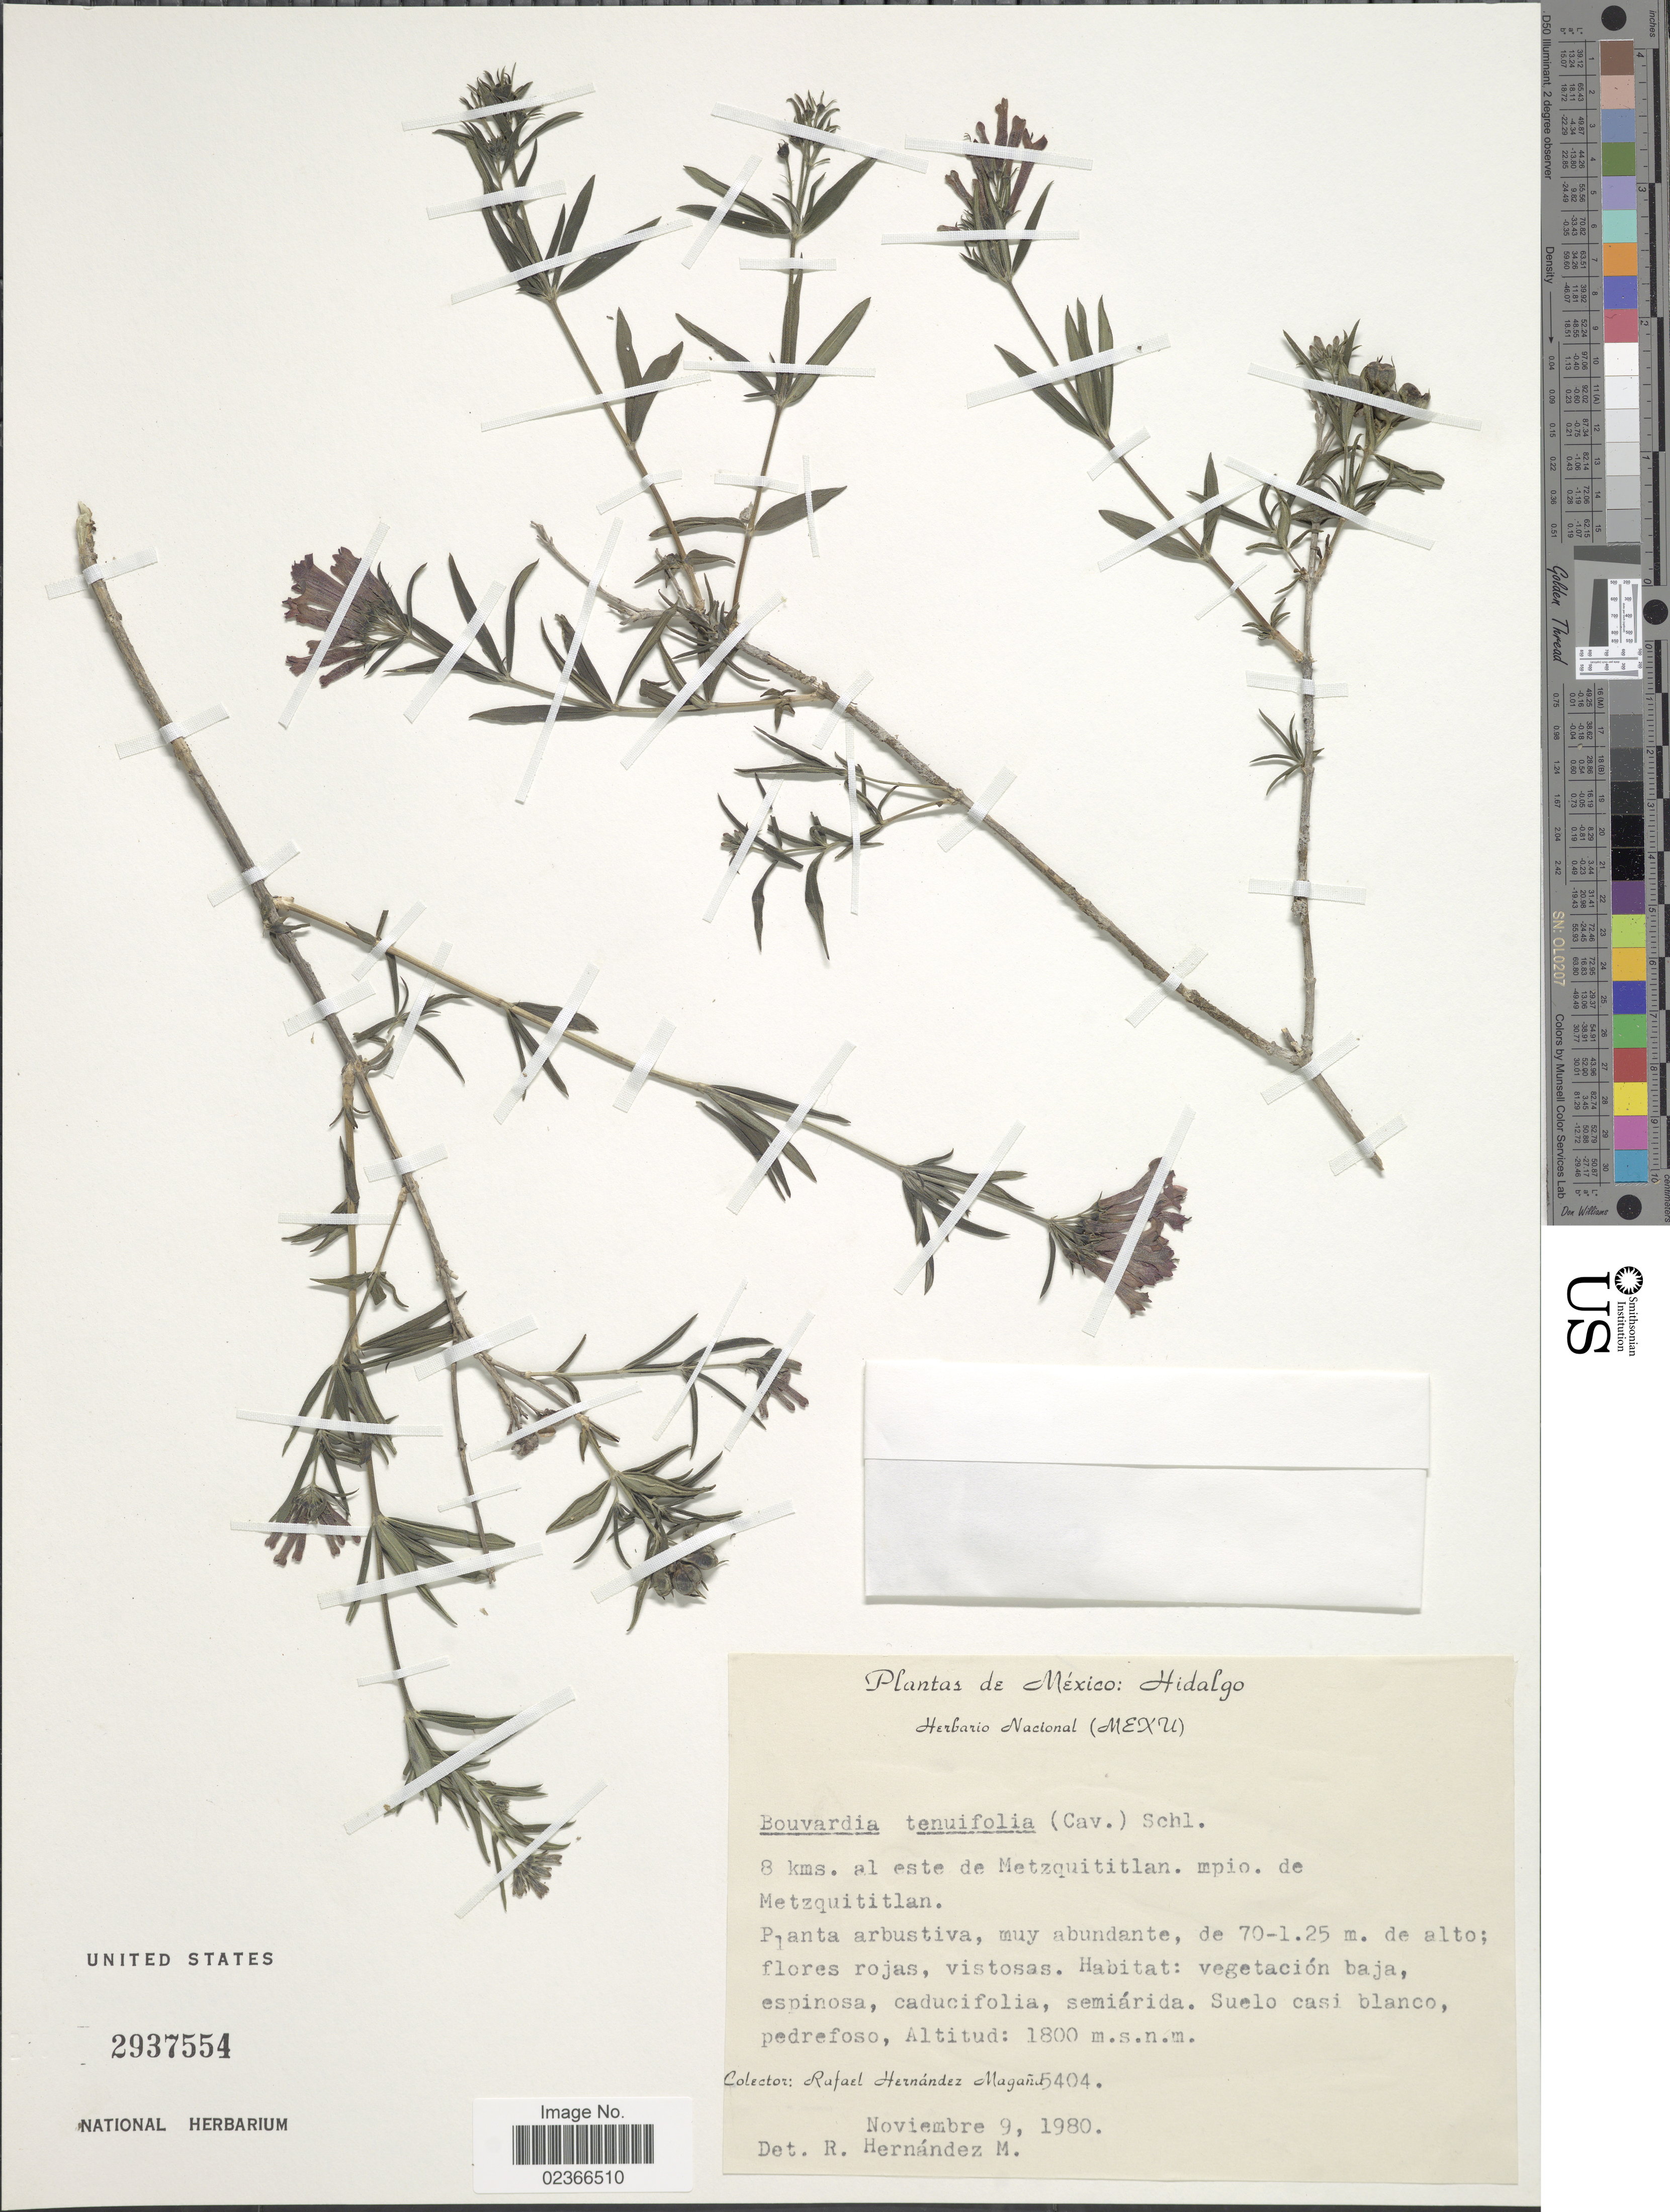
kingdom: Plantae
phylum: Tracheophyta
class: Magnoliopsida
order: Gentianales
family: Rubiaceae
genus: Bouvardia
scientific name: Bouvardia tenuifolia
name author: Standl.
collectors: R. Hernández-M.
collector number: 5404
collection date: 1980-11-09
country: Mexico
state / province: Hidalgo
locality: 8 kms. al este de Metzquititlan. mpio. de Metzquititlan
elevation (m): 1800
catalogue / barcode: US 2937554